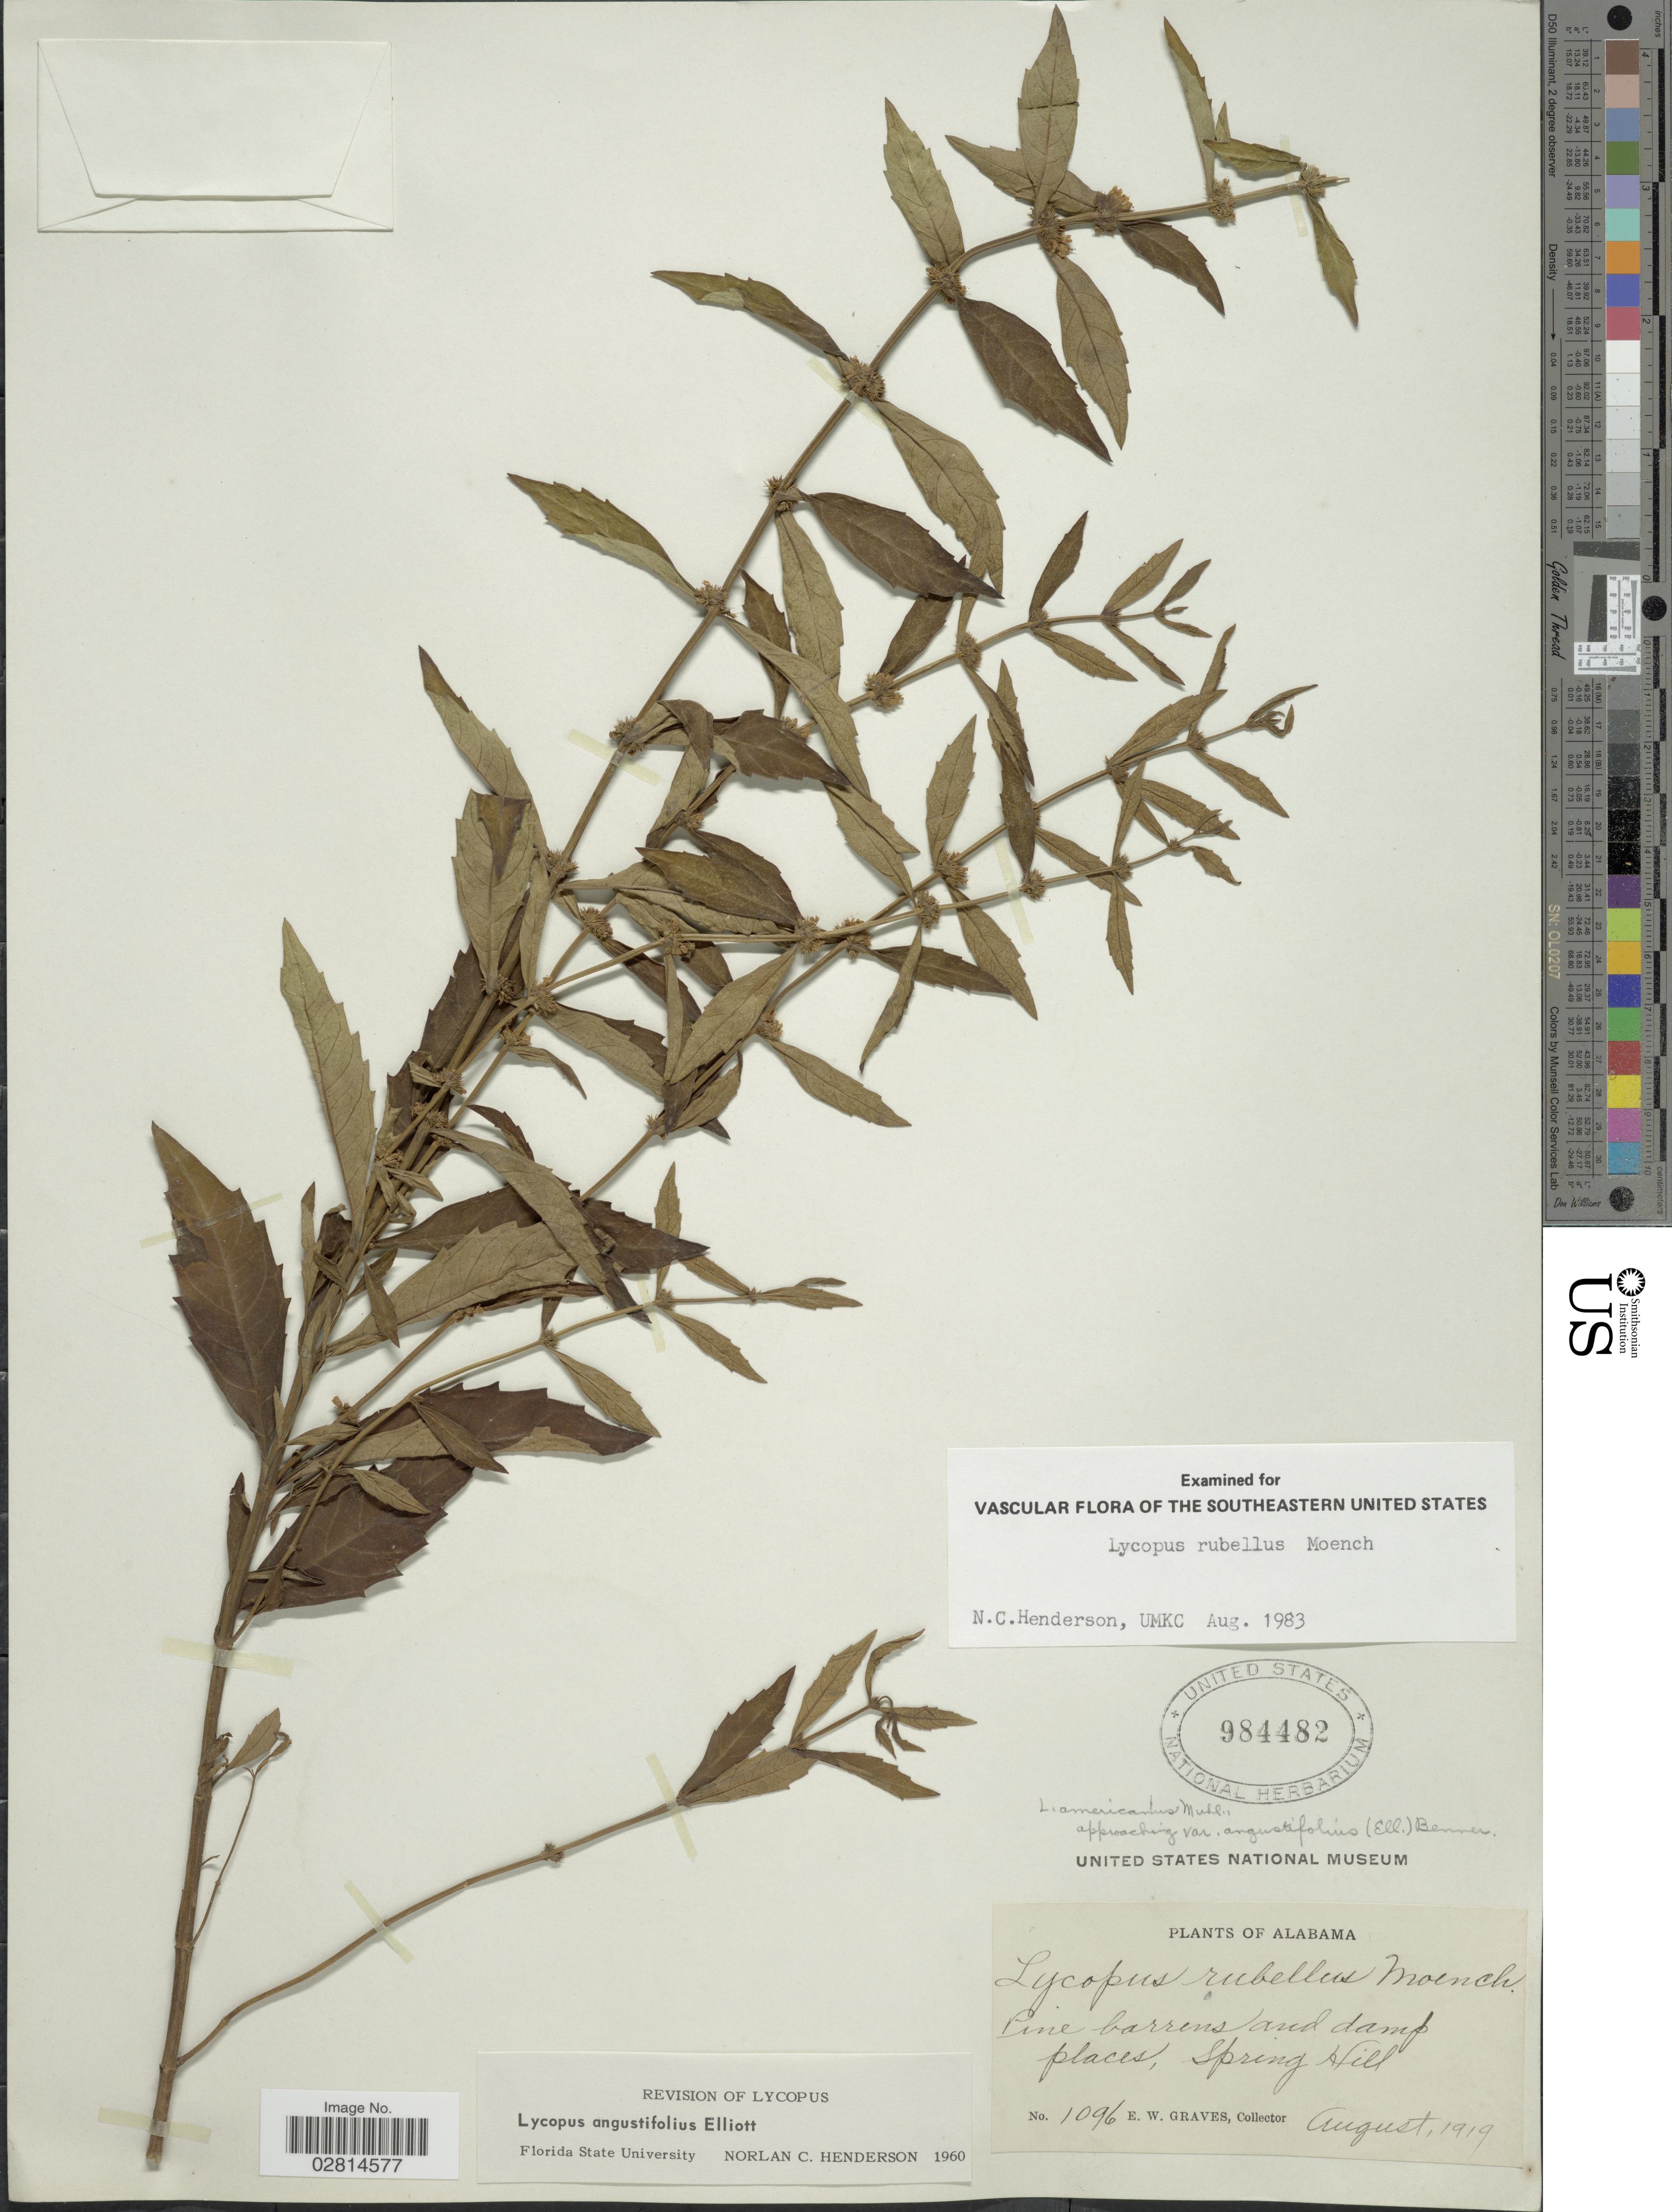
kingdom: Plantae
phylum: Tracheophyta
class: Magnoliopsida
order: Lamiales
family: Lamiaceae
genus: Lycopus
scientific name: Lycopus angustifolius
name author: Elliott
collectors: E. Graves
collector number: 1096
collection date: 1919-08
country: United States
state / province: Alabama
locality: Spring Hill.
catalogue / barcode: US 984482